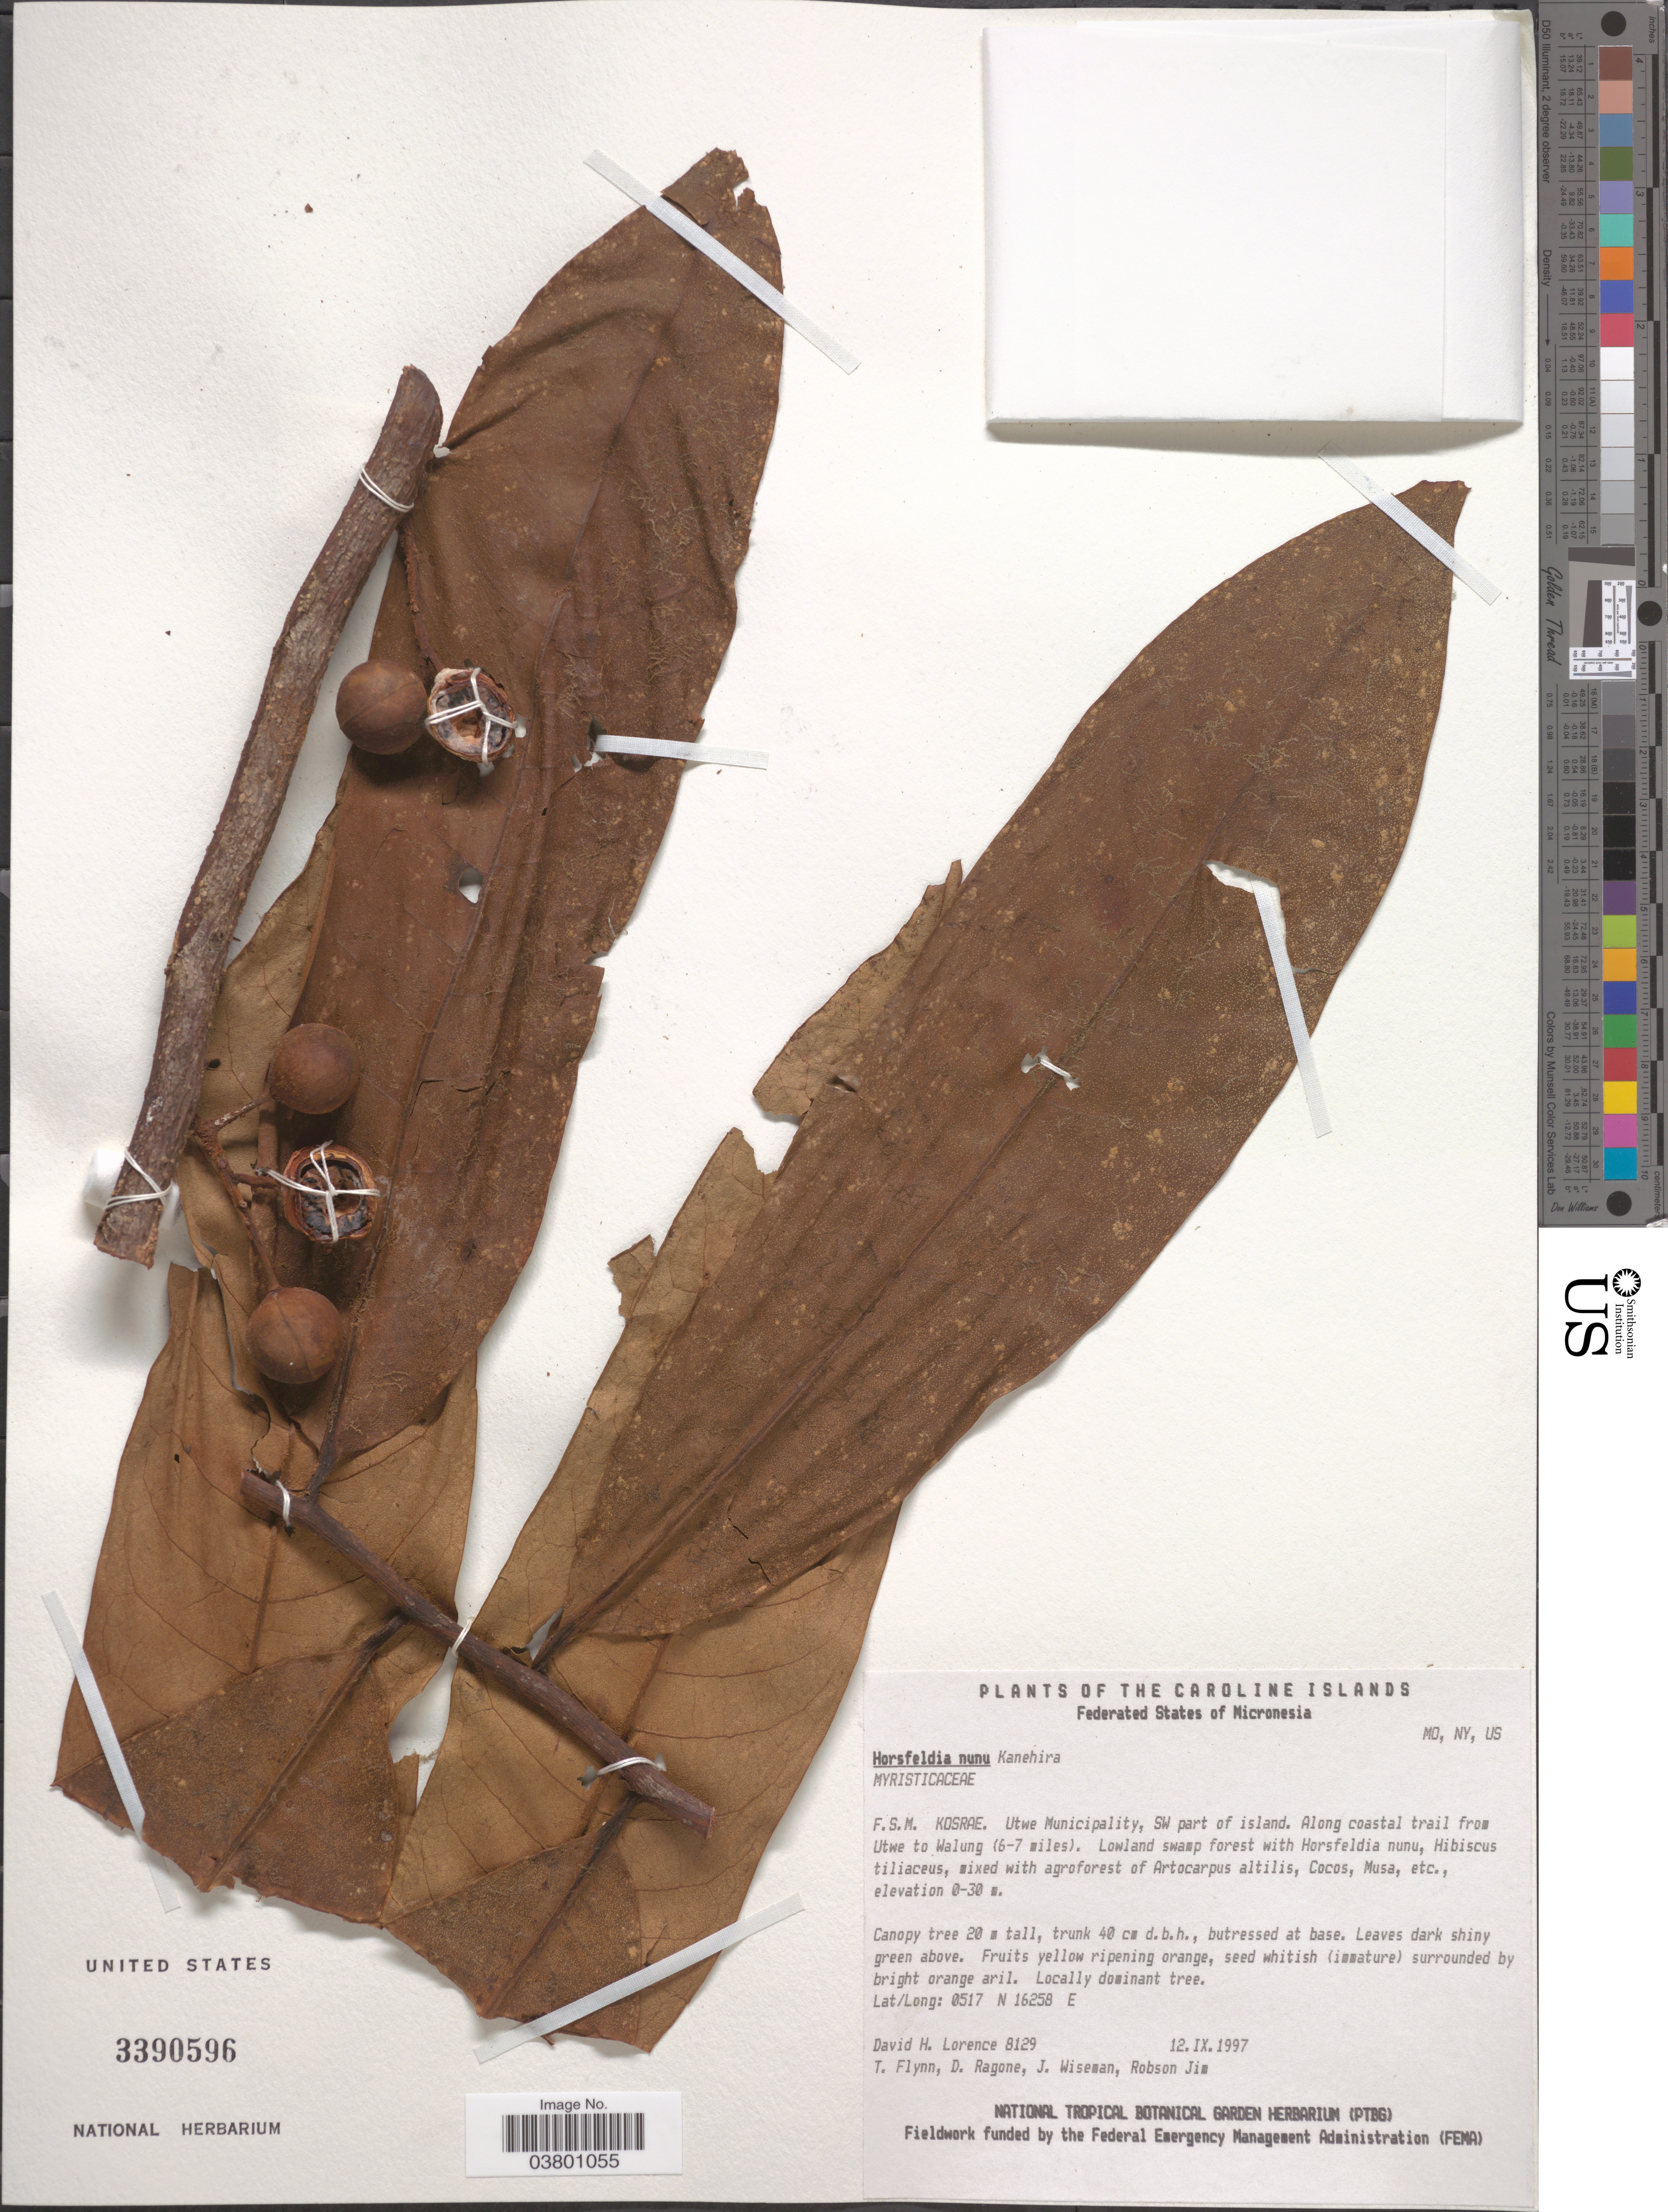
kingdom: Plantae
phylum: Tracheophyta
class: Magnoliopsida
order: Magnoliales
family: Myristicaceae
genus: Horsfieldia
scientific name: Horsfieldia nunu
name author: Kaneh.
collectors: D. Lorence, T. Flynn, D. Ragone, J. Wiseman & R. Jim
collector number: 8129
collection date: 1997-09-12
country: Micronesia, Federated States of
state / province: Kosrae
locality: The Caroline Islands. F.S.M. Kosrae. Utwe Municipality, SW part of island. Along coastal trail from Utwe to Walung (6-7 miles).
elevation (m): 0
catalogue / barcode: US 3390596